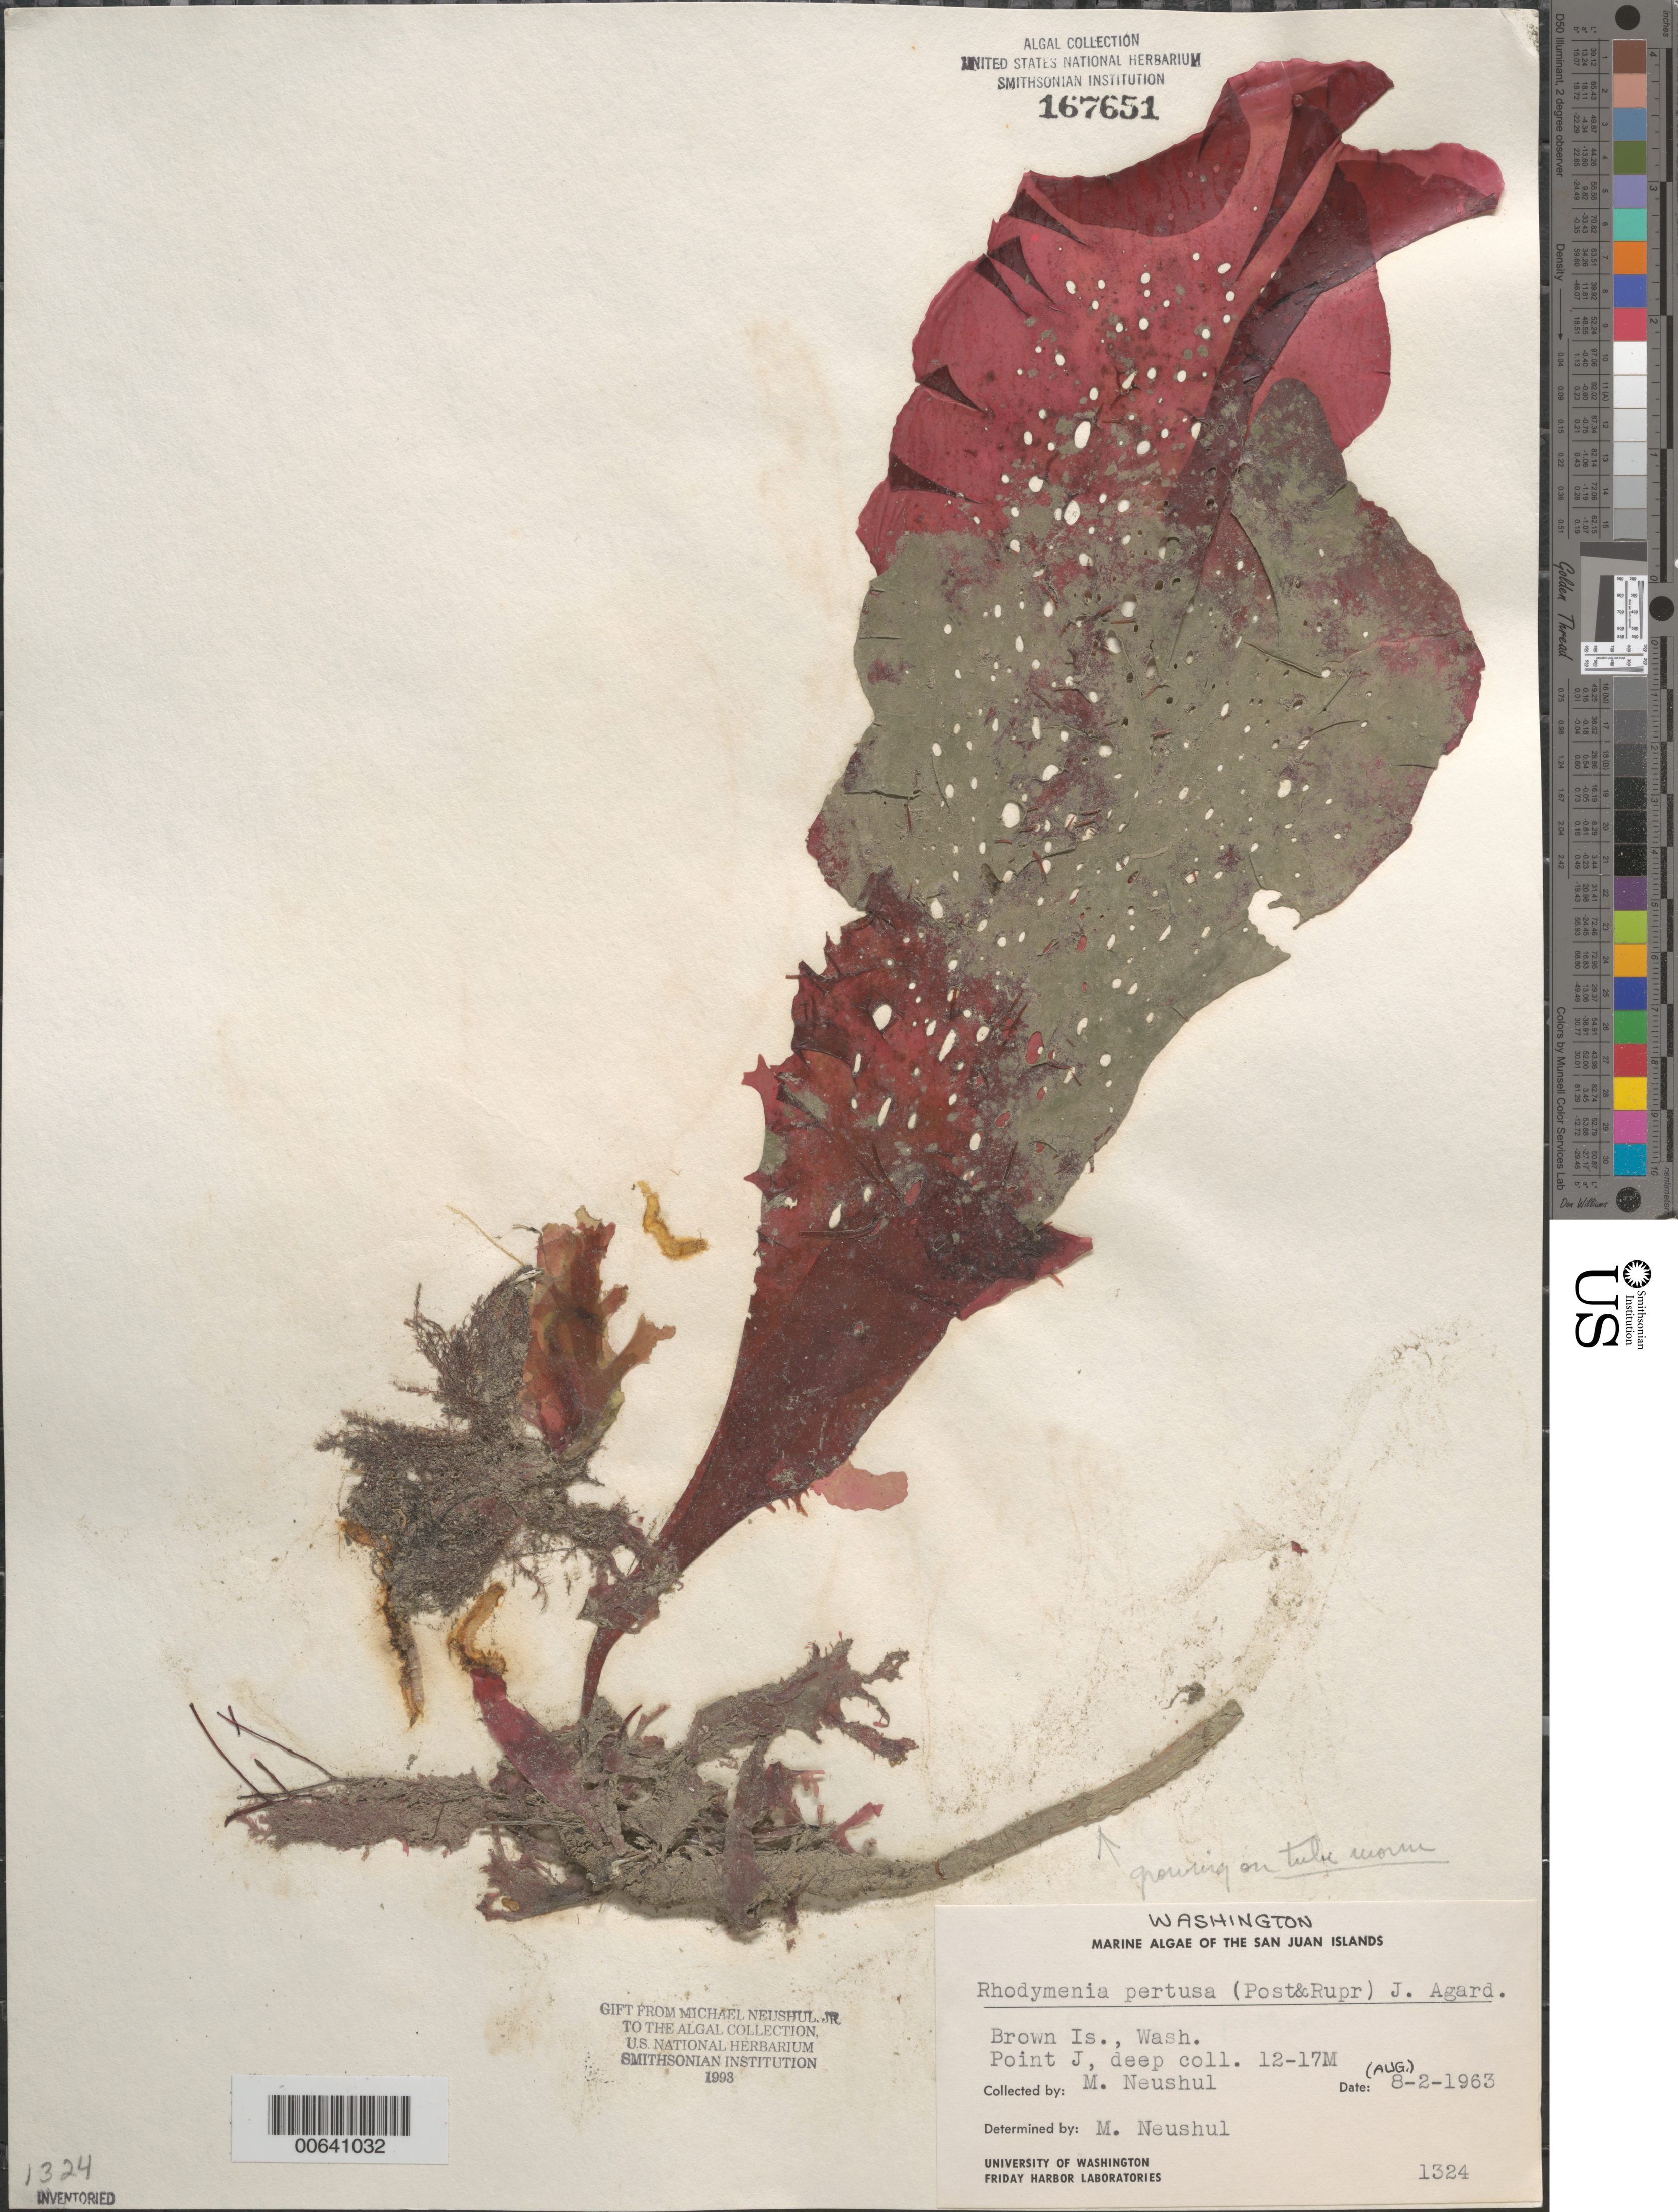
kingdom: Plantae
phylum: Rhodophyta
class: Florideophyceae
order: Rhodymeniales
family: Rhodymeniaceae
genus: Rhodymenia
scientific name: Rhodymenia pertusa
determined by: Neushul, M.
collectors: M. Neushul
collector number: Neushul 1324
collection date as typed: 02 Aug 1963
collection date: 1963-08-02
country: United States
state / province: Washington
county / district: San Juan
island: Brown Island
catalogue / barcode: US 167651